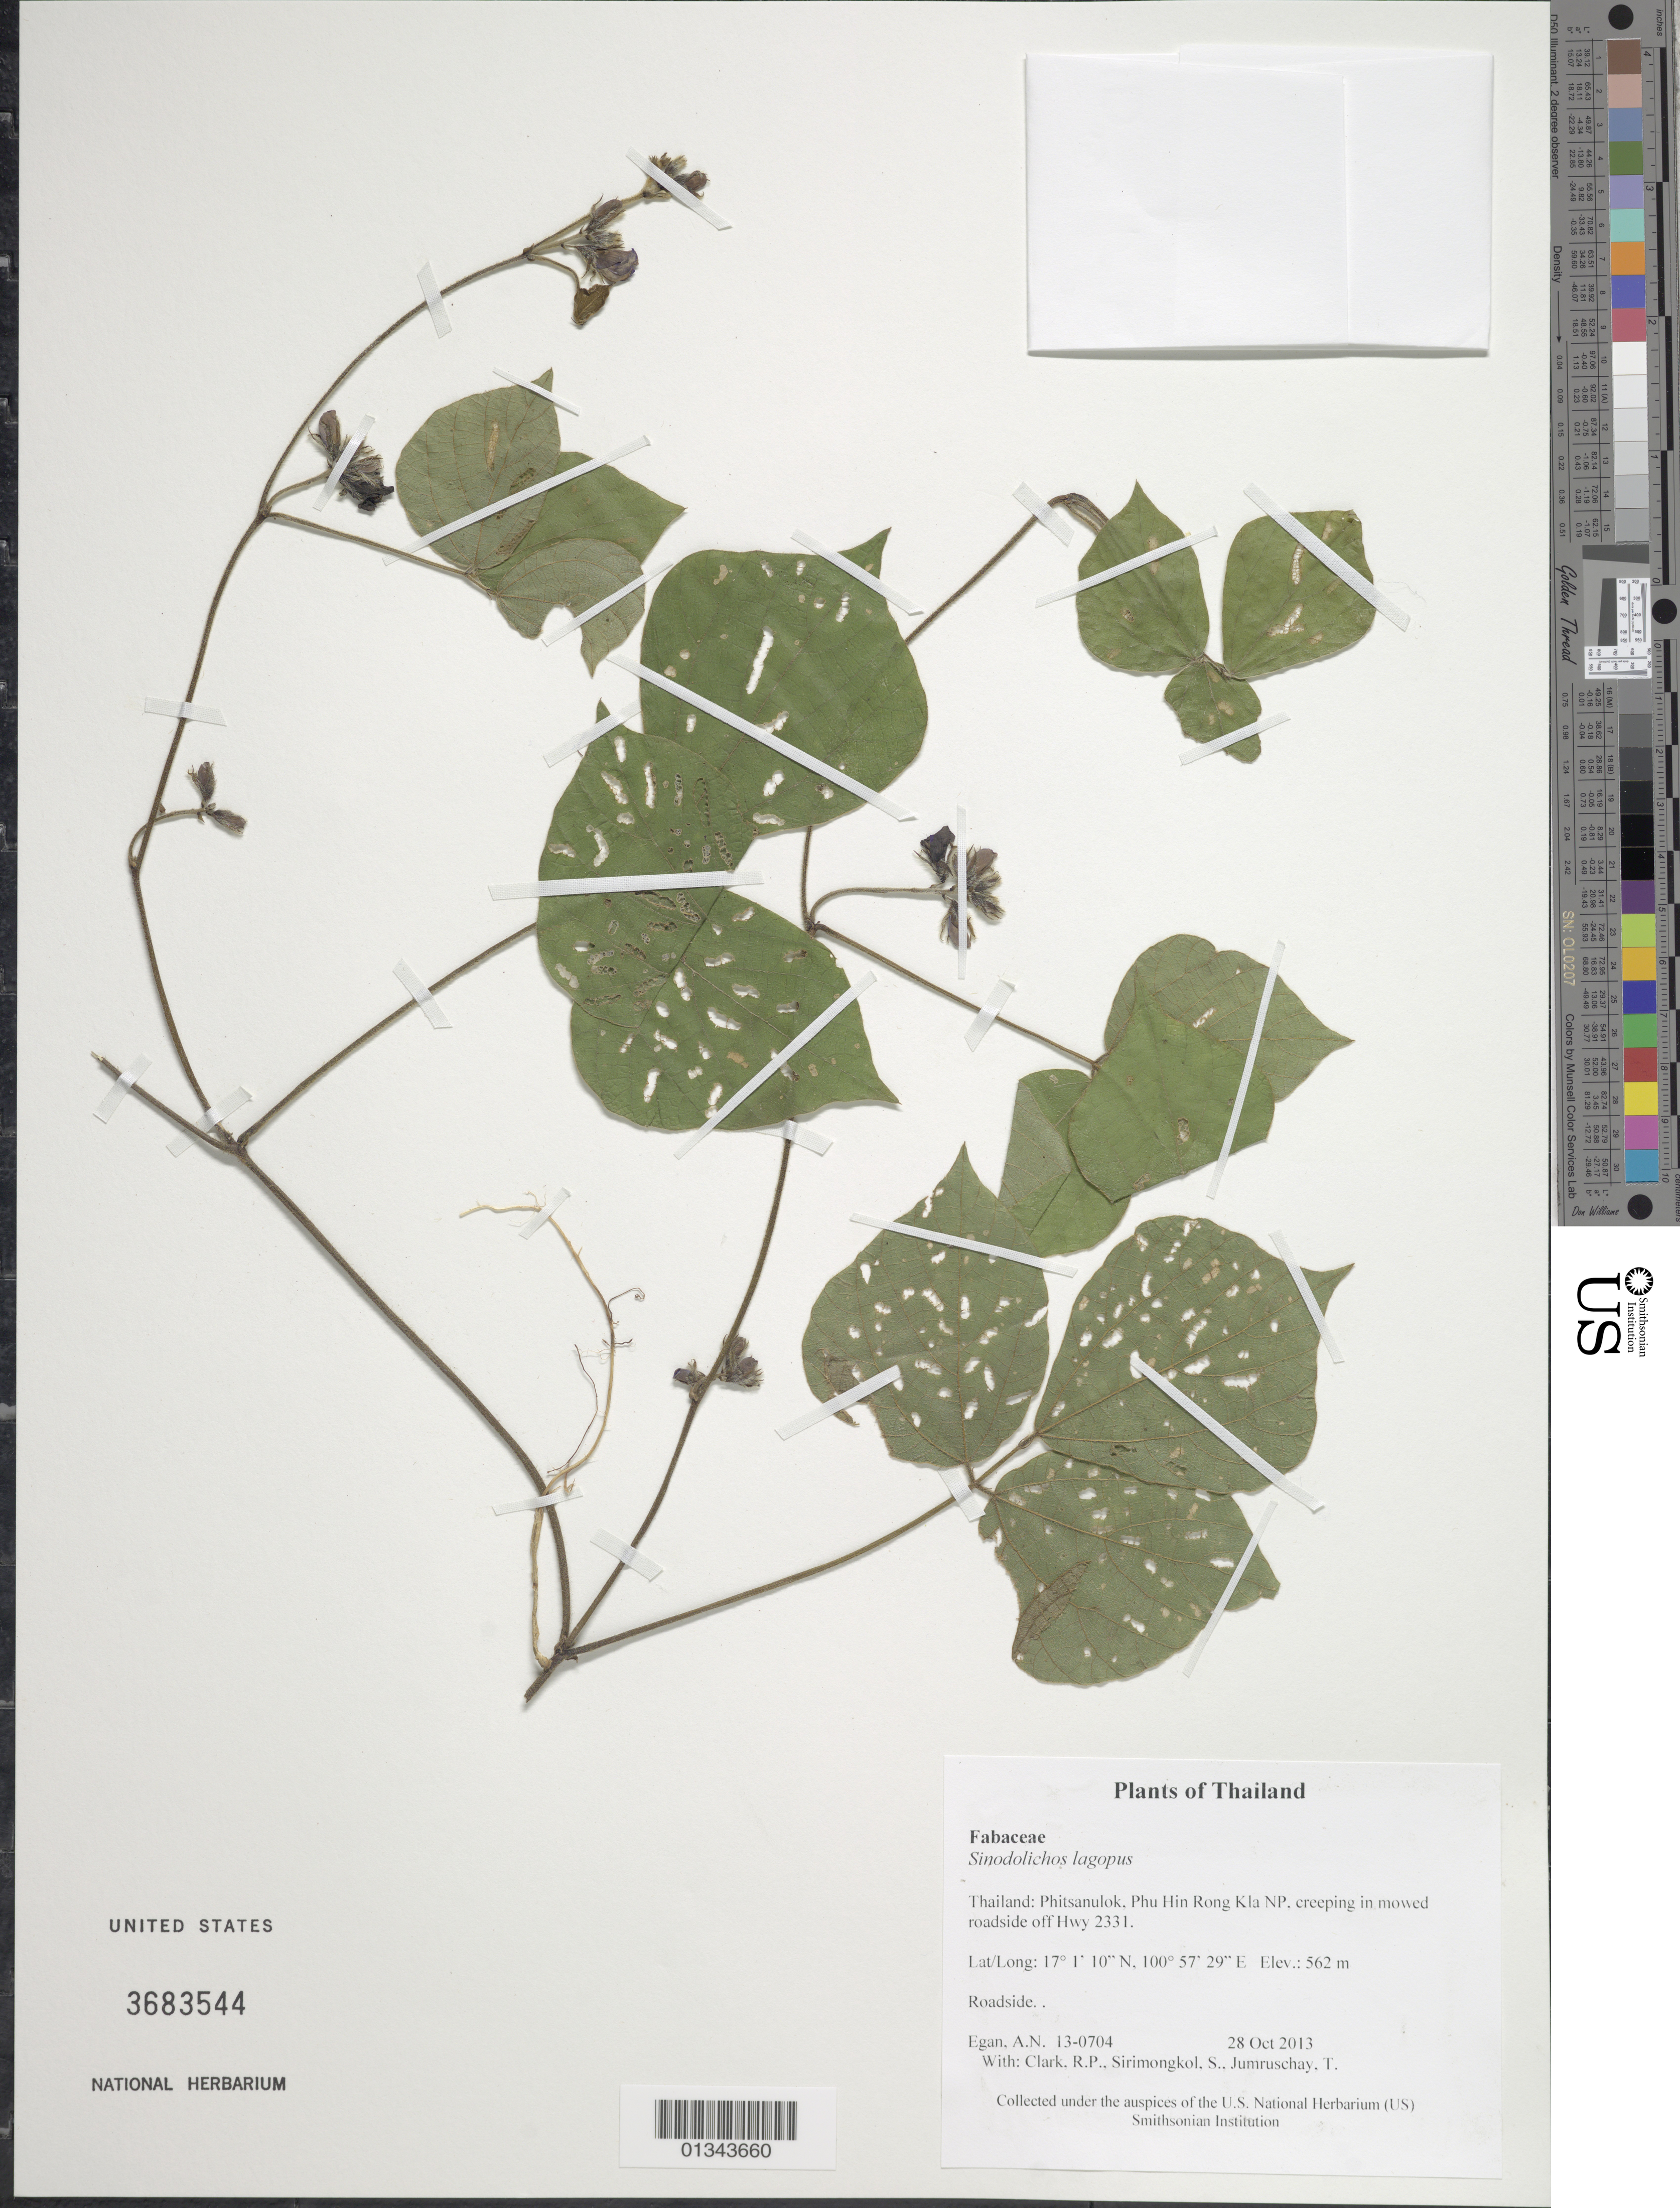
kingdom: Plantae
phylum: Tracheophyta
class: Magnoliopsida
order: Fabales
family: Fabaceae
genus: Sinodolichos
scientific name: Sinodolichos lagopus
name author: (Dunn) Verdc.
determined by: Egan, Ashley N., (US), Smithsonian Institution - National Museum of Natural History (UNITED STATES)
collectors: A. N. Egan, R. P. Clark, S. Sirimongkol & T. Jumruschay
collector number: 13-0704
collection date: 2013-10-28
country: Thailand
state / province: Phitsanulok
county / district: Nakhon Thai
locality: Phu Hin Rong Kla NP, creeping in mowed roadside off Hwy 2331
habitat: Roadside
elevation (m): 562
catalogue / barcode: US 3683544